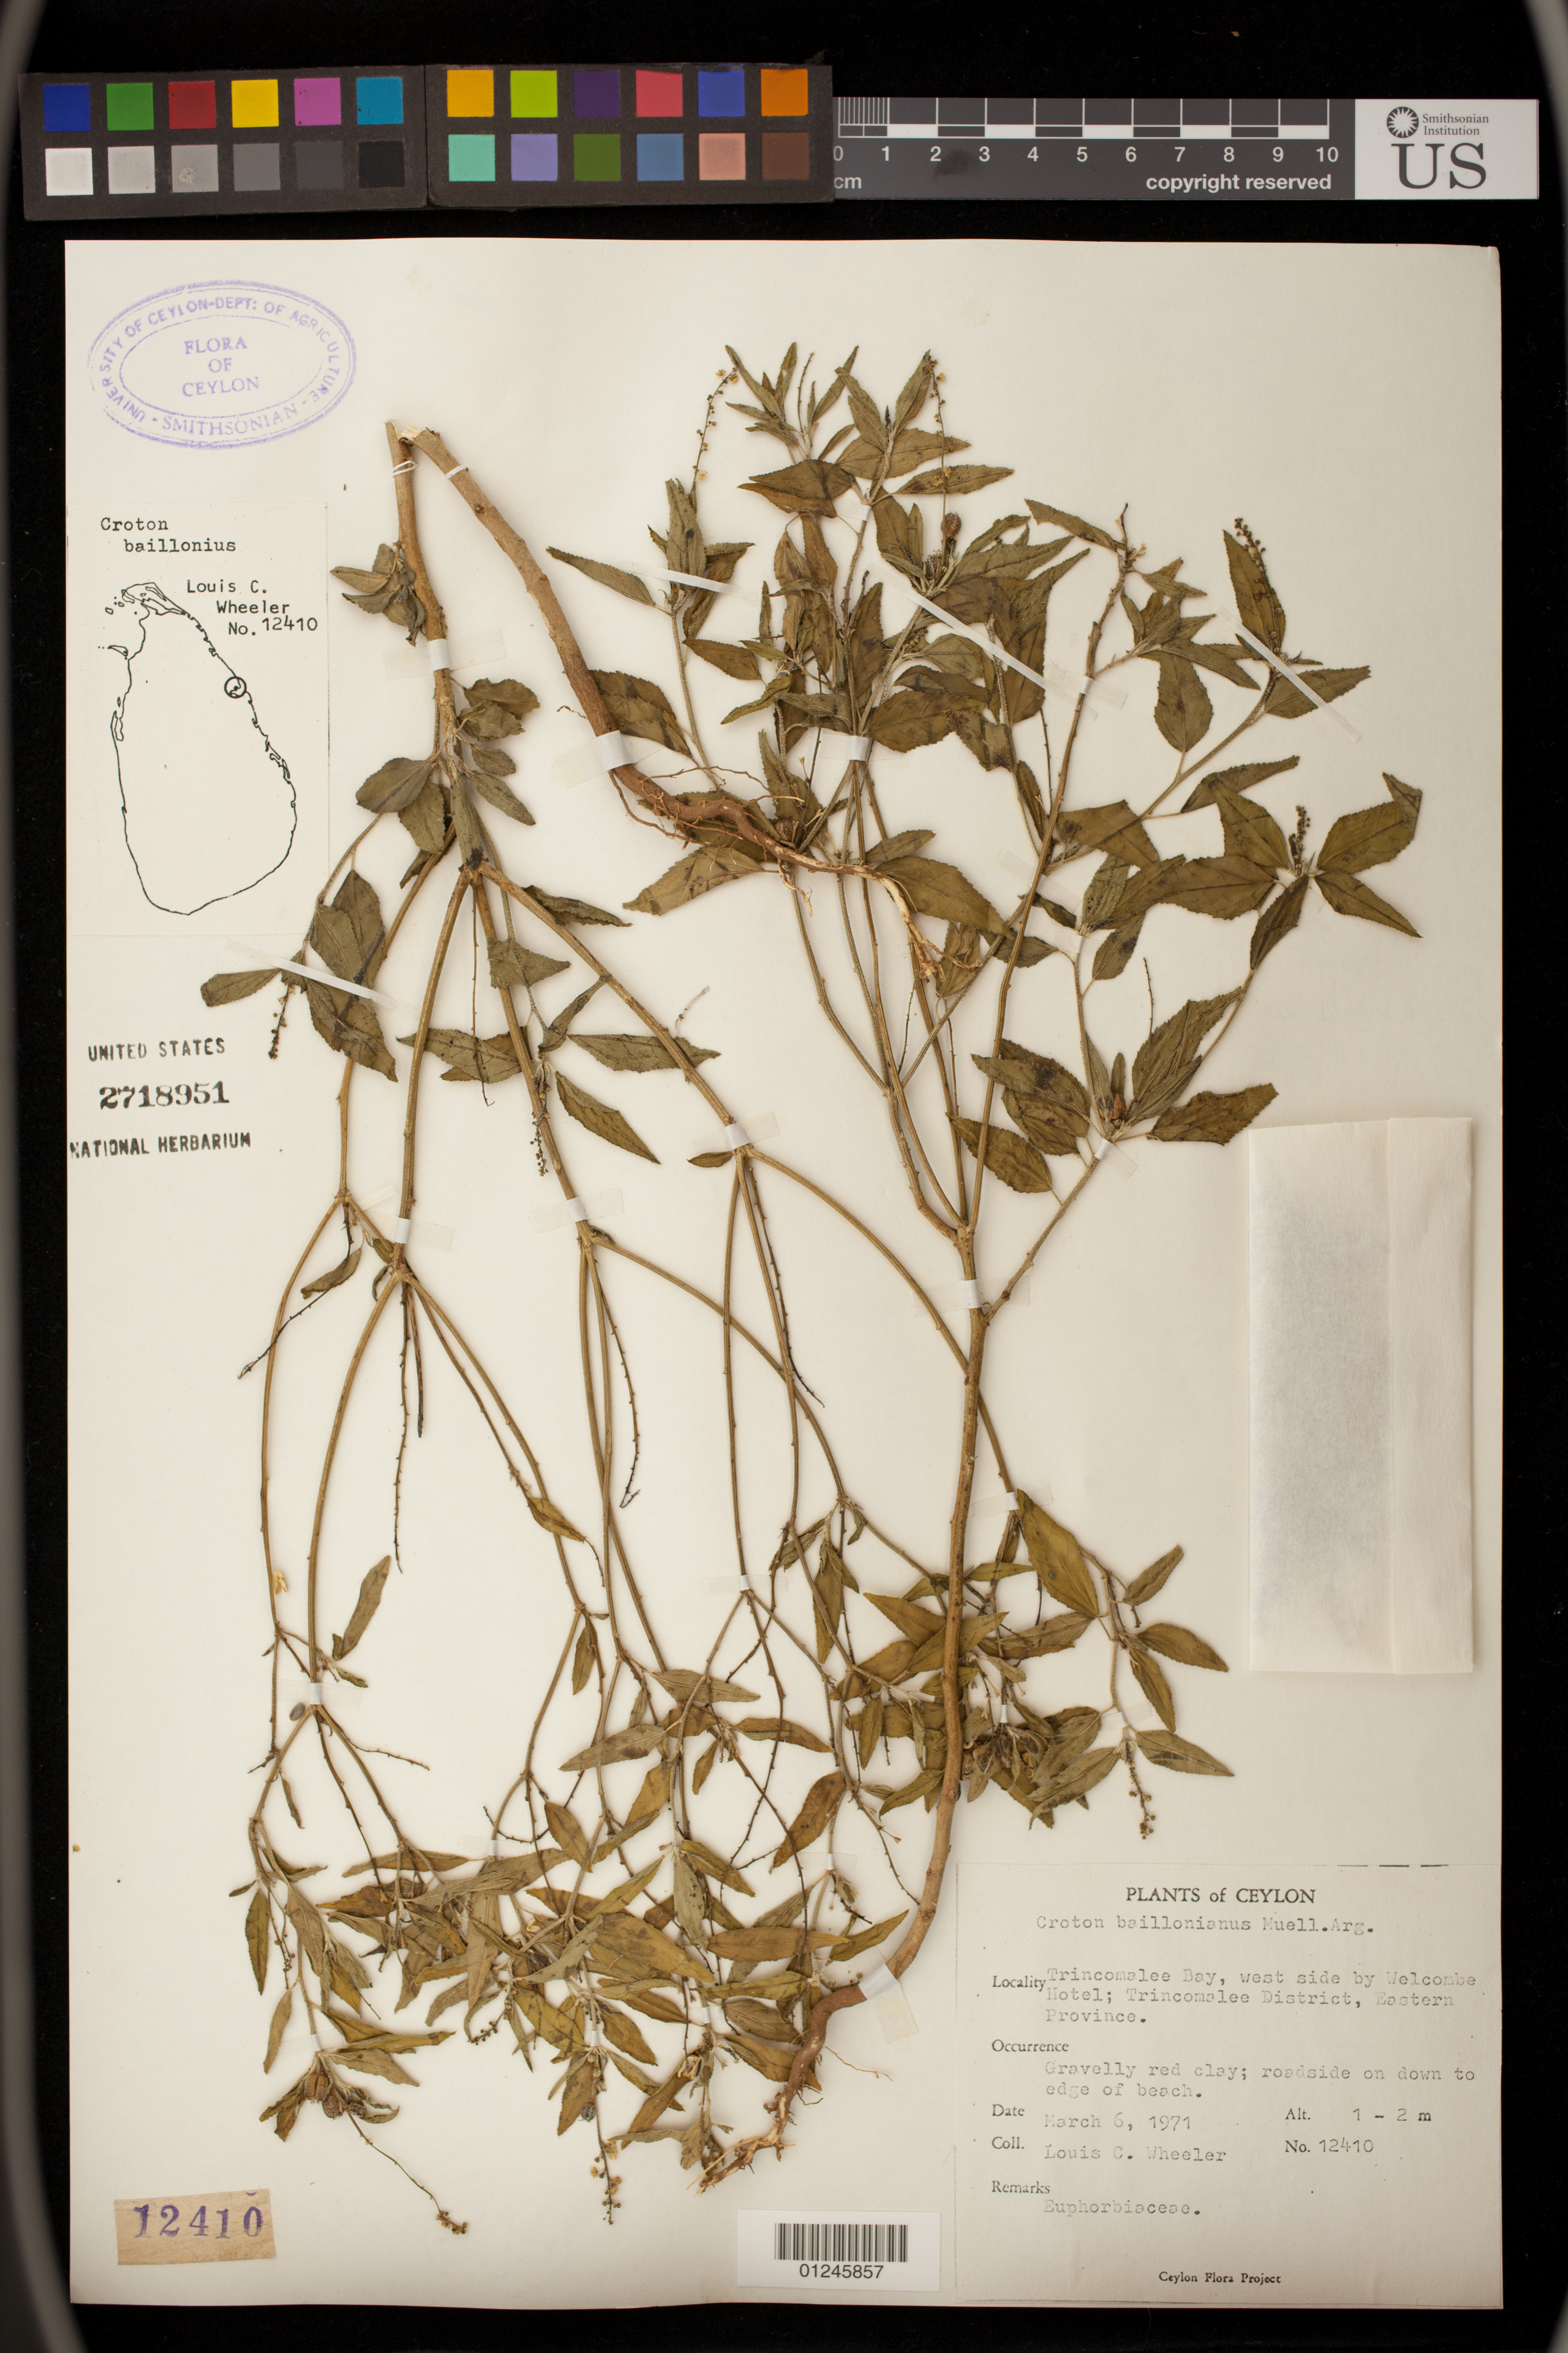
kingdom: Plantae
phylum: Tracheophyta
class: Magnoliopsida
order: Malpighiales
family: Euphorbiaceae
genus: Croton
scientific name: Croton bonplandianus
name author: Baill.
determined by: Berry, Paul E.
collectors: L. C. Wheeler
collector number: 12410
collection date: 1971-03-06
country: Sri Lanka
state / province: Eastern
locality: Trincomalee Bay, Trincomalee District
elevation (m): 1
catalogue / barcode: US 2718951